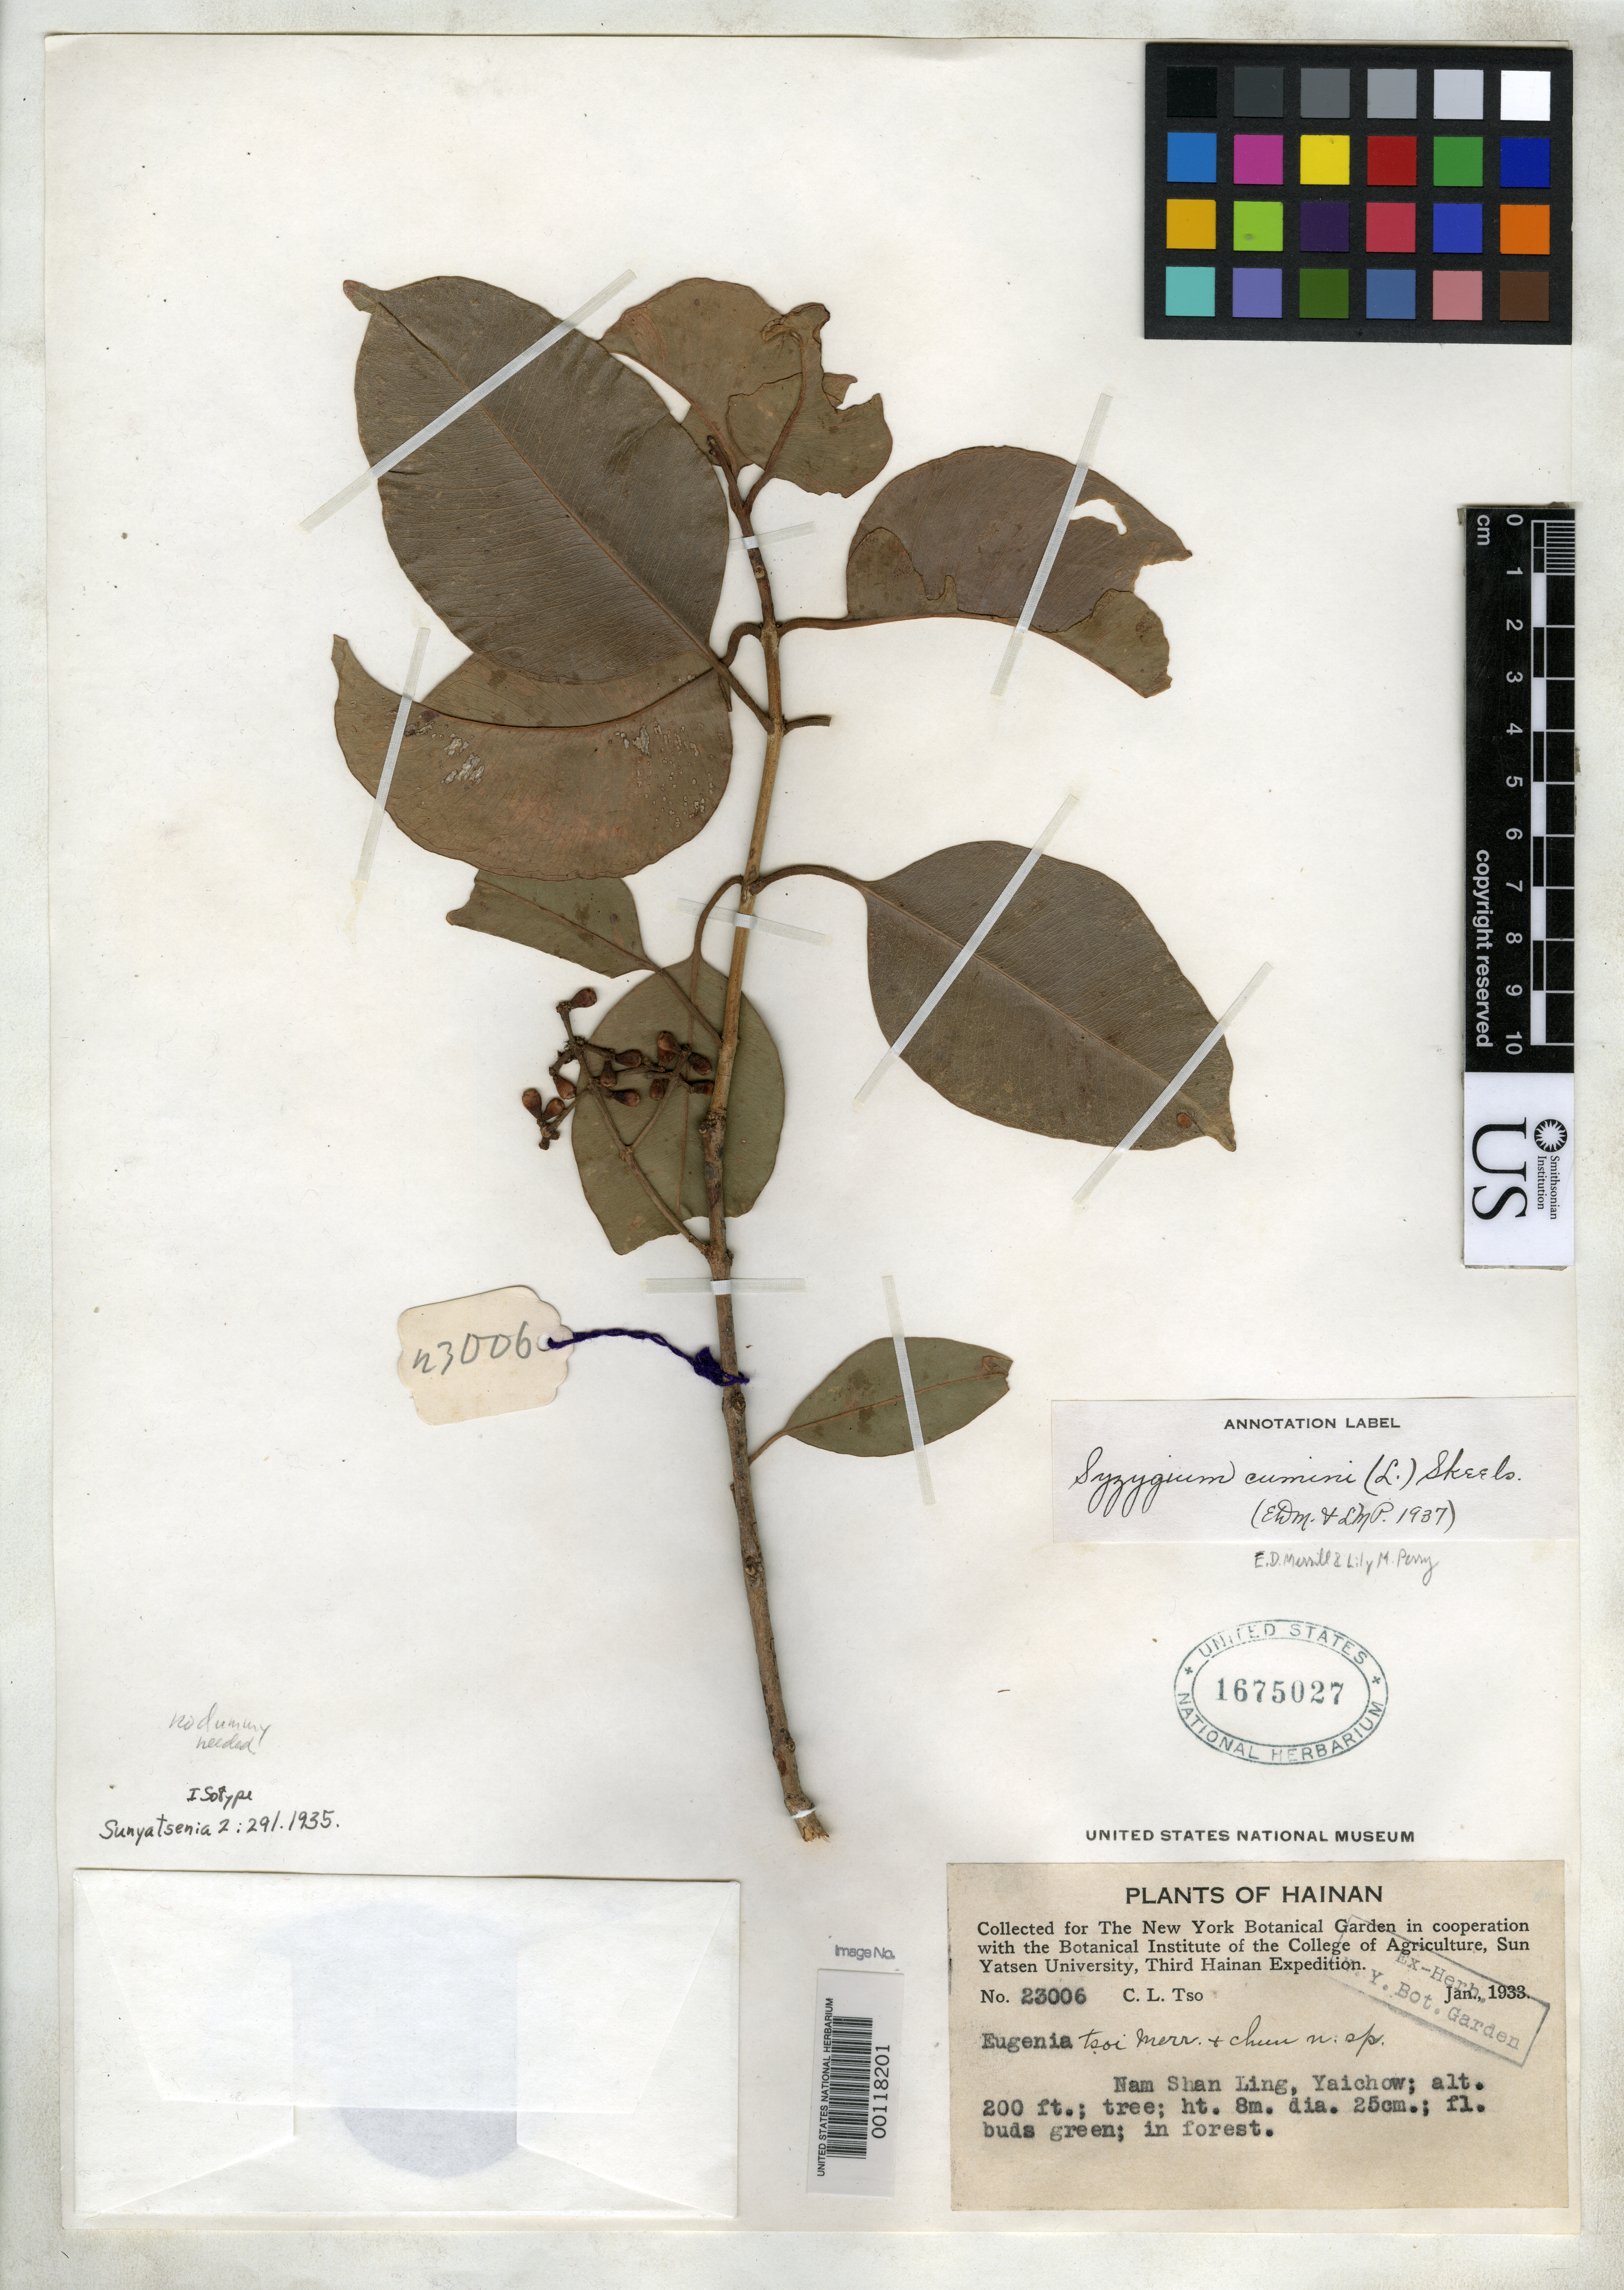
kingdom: Plantae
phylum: Tracheophyta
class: Magnoliopsida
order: Myrtales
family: Myrtaceae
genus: Eugenia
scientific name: Eugenia tsoi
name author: Merr. & Chun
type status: Isotype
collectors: C. Tso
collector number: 23006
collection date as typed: Jan 1933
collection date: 1933-01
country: China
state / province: Hainan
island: Hainan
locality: Nam Chan Lung, Yaichow; alt. 200 ft.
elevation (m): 61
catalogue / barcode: US 1675027